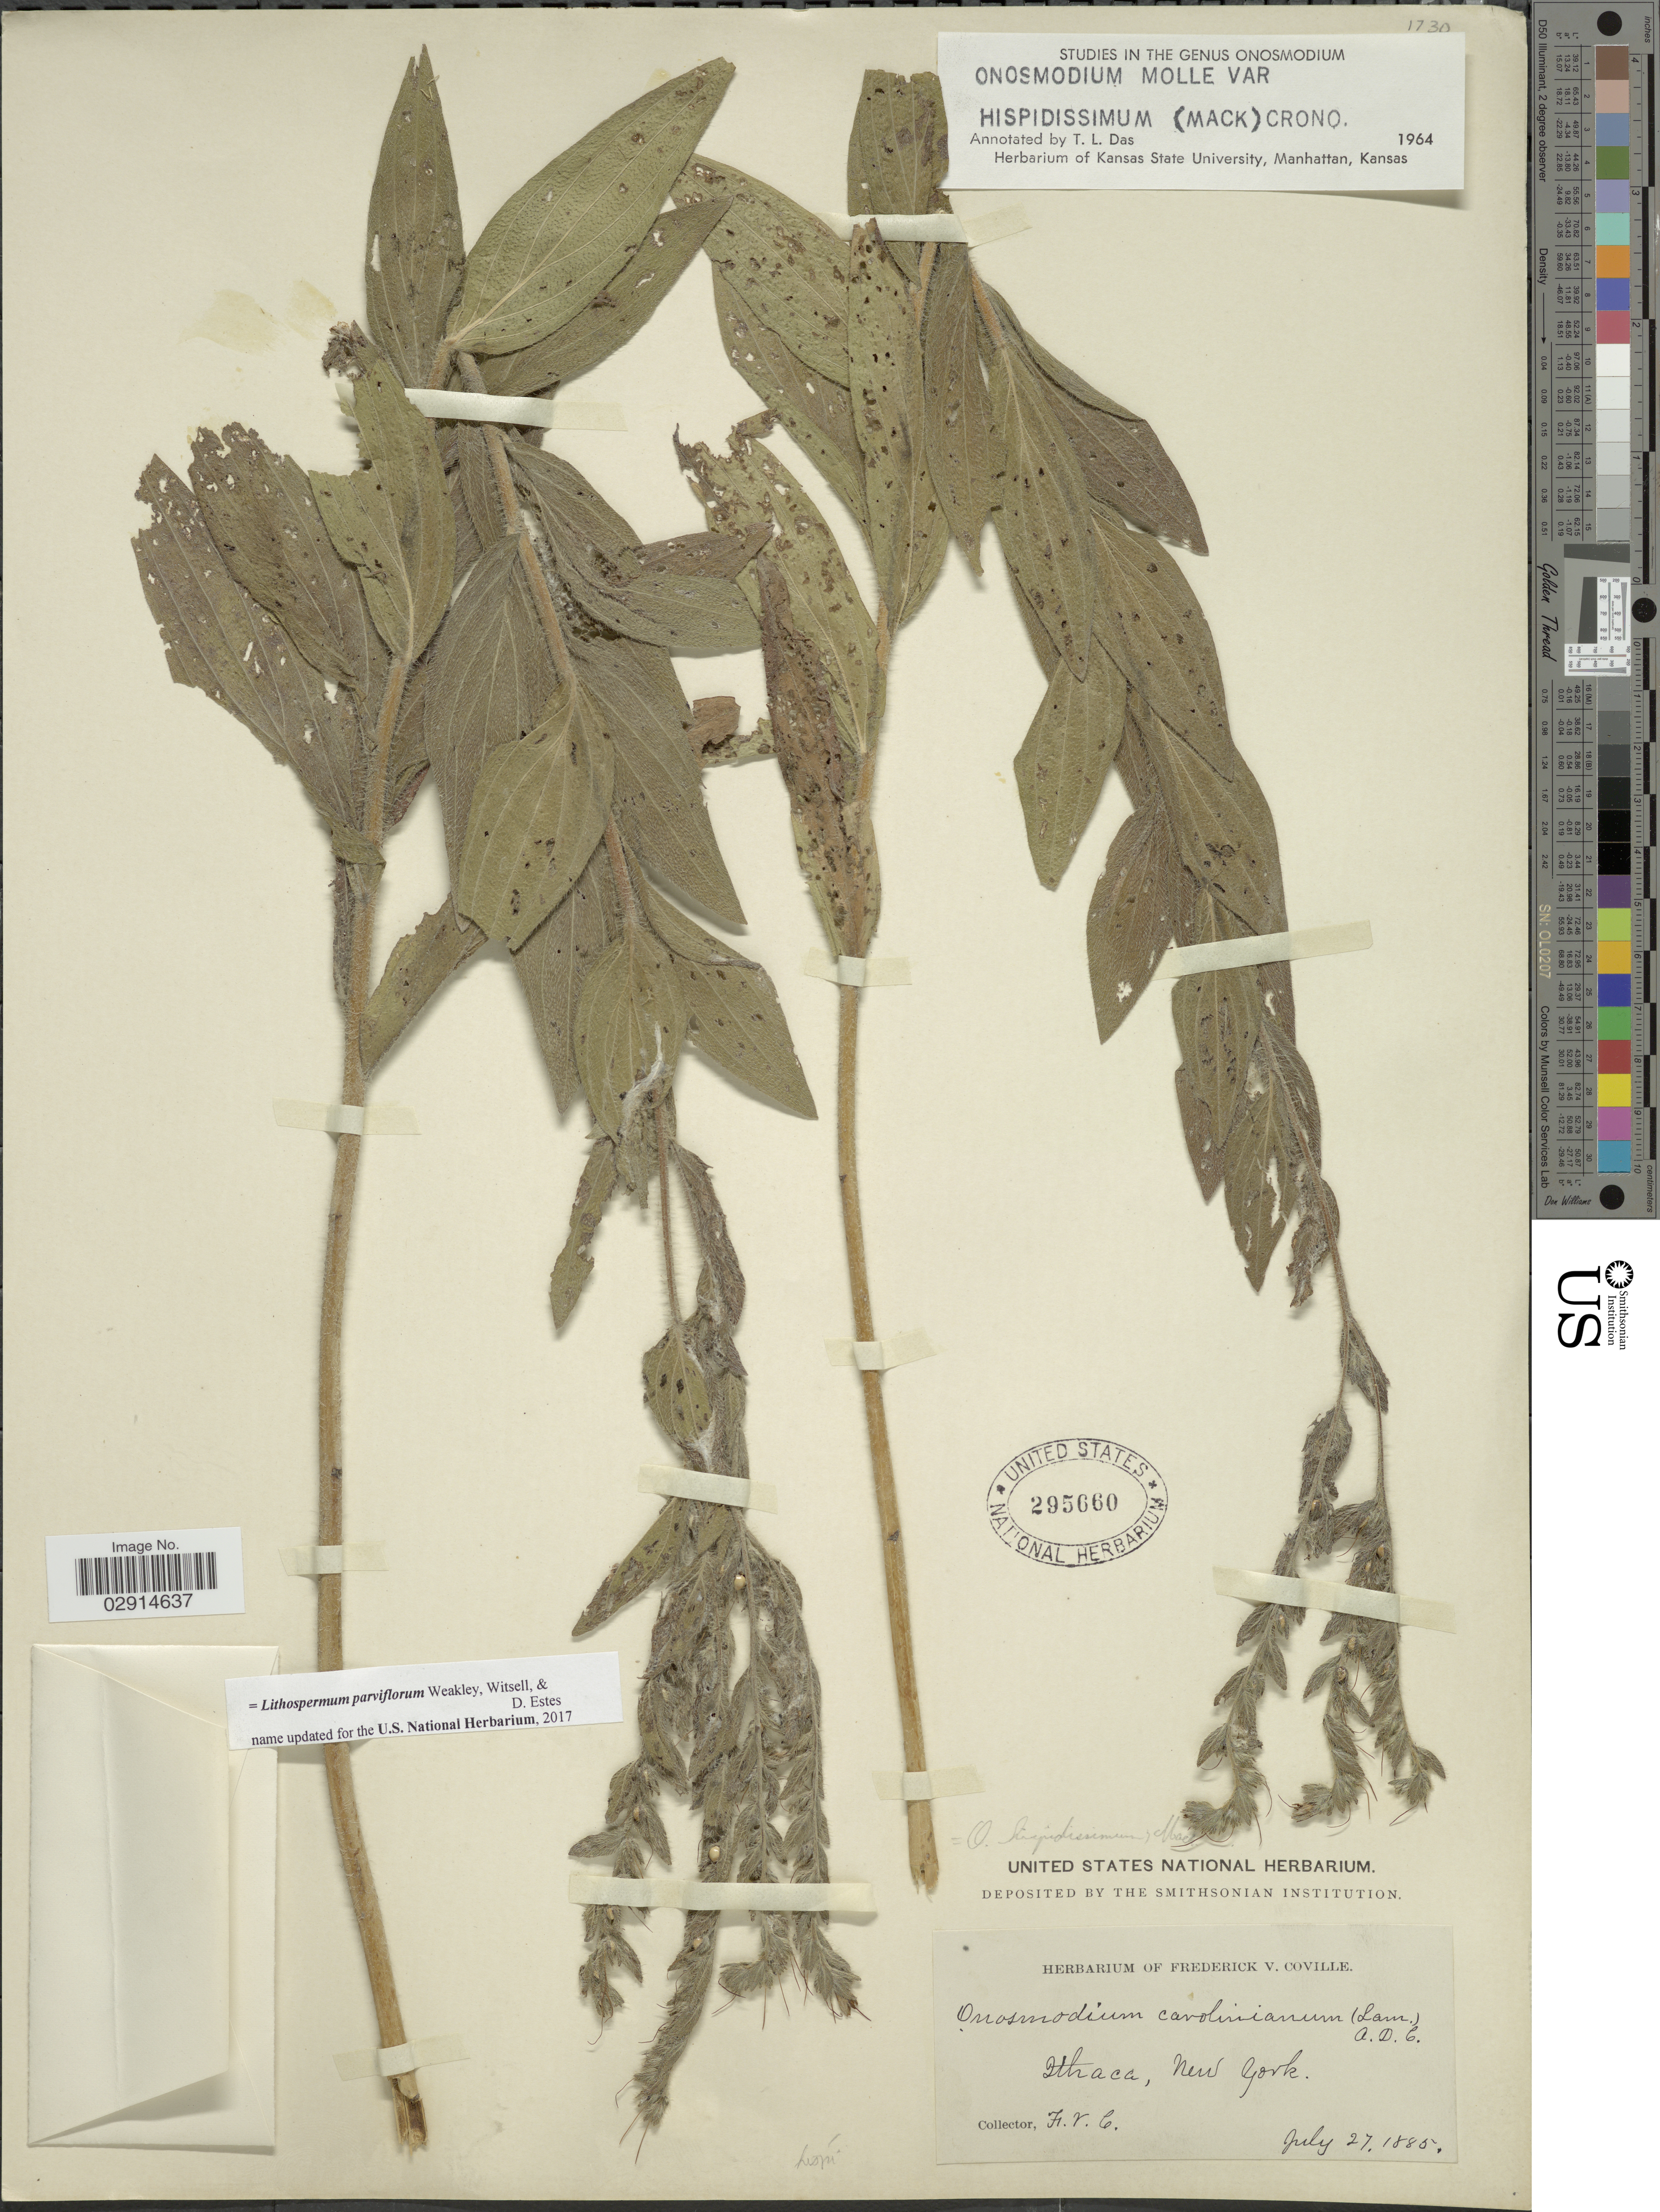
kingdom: Plantae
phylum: Tracheophyta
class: Magnoliopsida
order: Boraginales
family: Boraginaceae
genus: Lithospermum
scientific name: Lithospermum parviflorum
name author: Weakley et al.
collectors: F. V. Coville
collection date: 1885-07-27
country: United States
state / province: New York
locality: Ithaca.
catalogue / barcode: US 295660